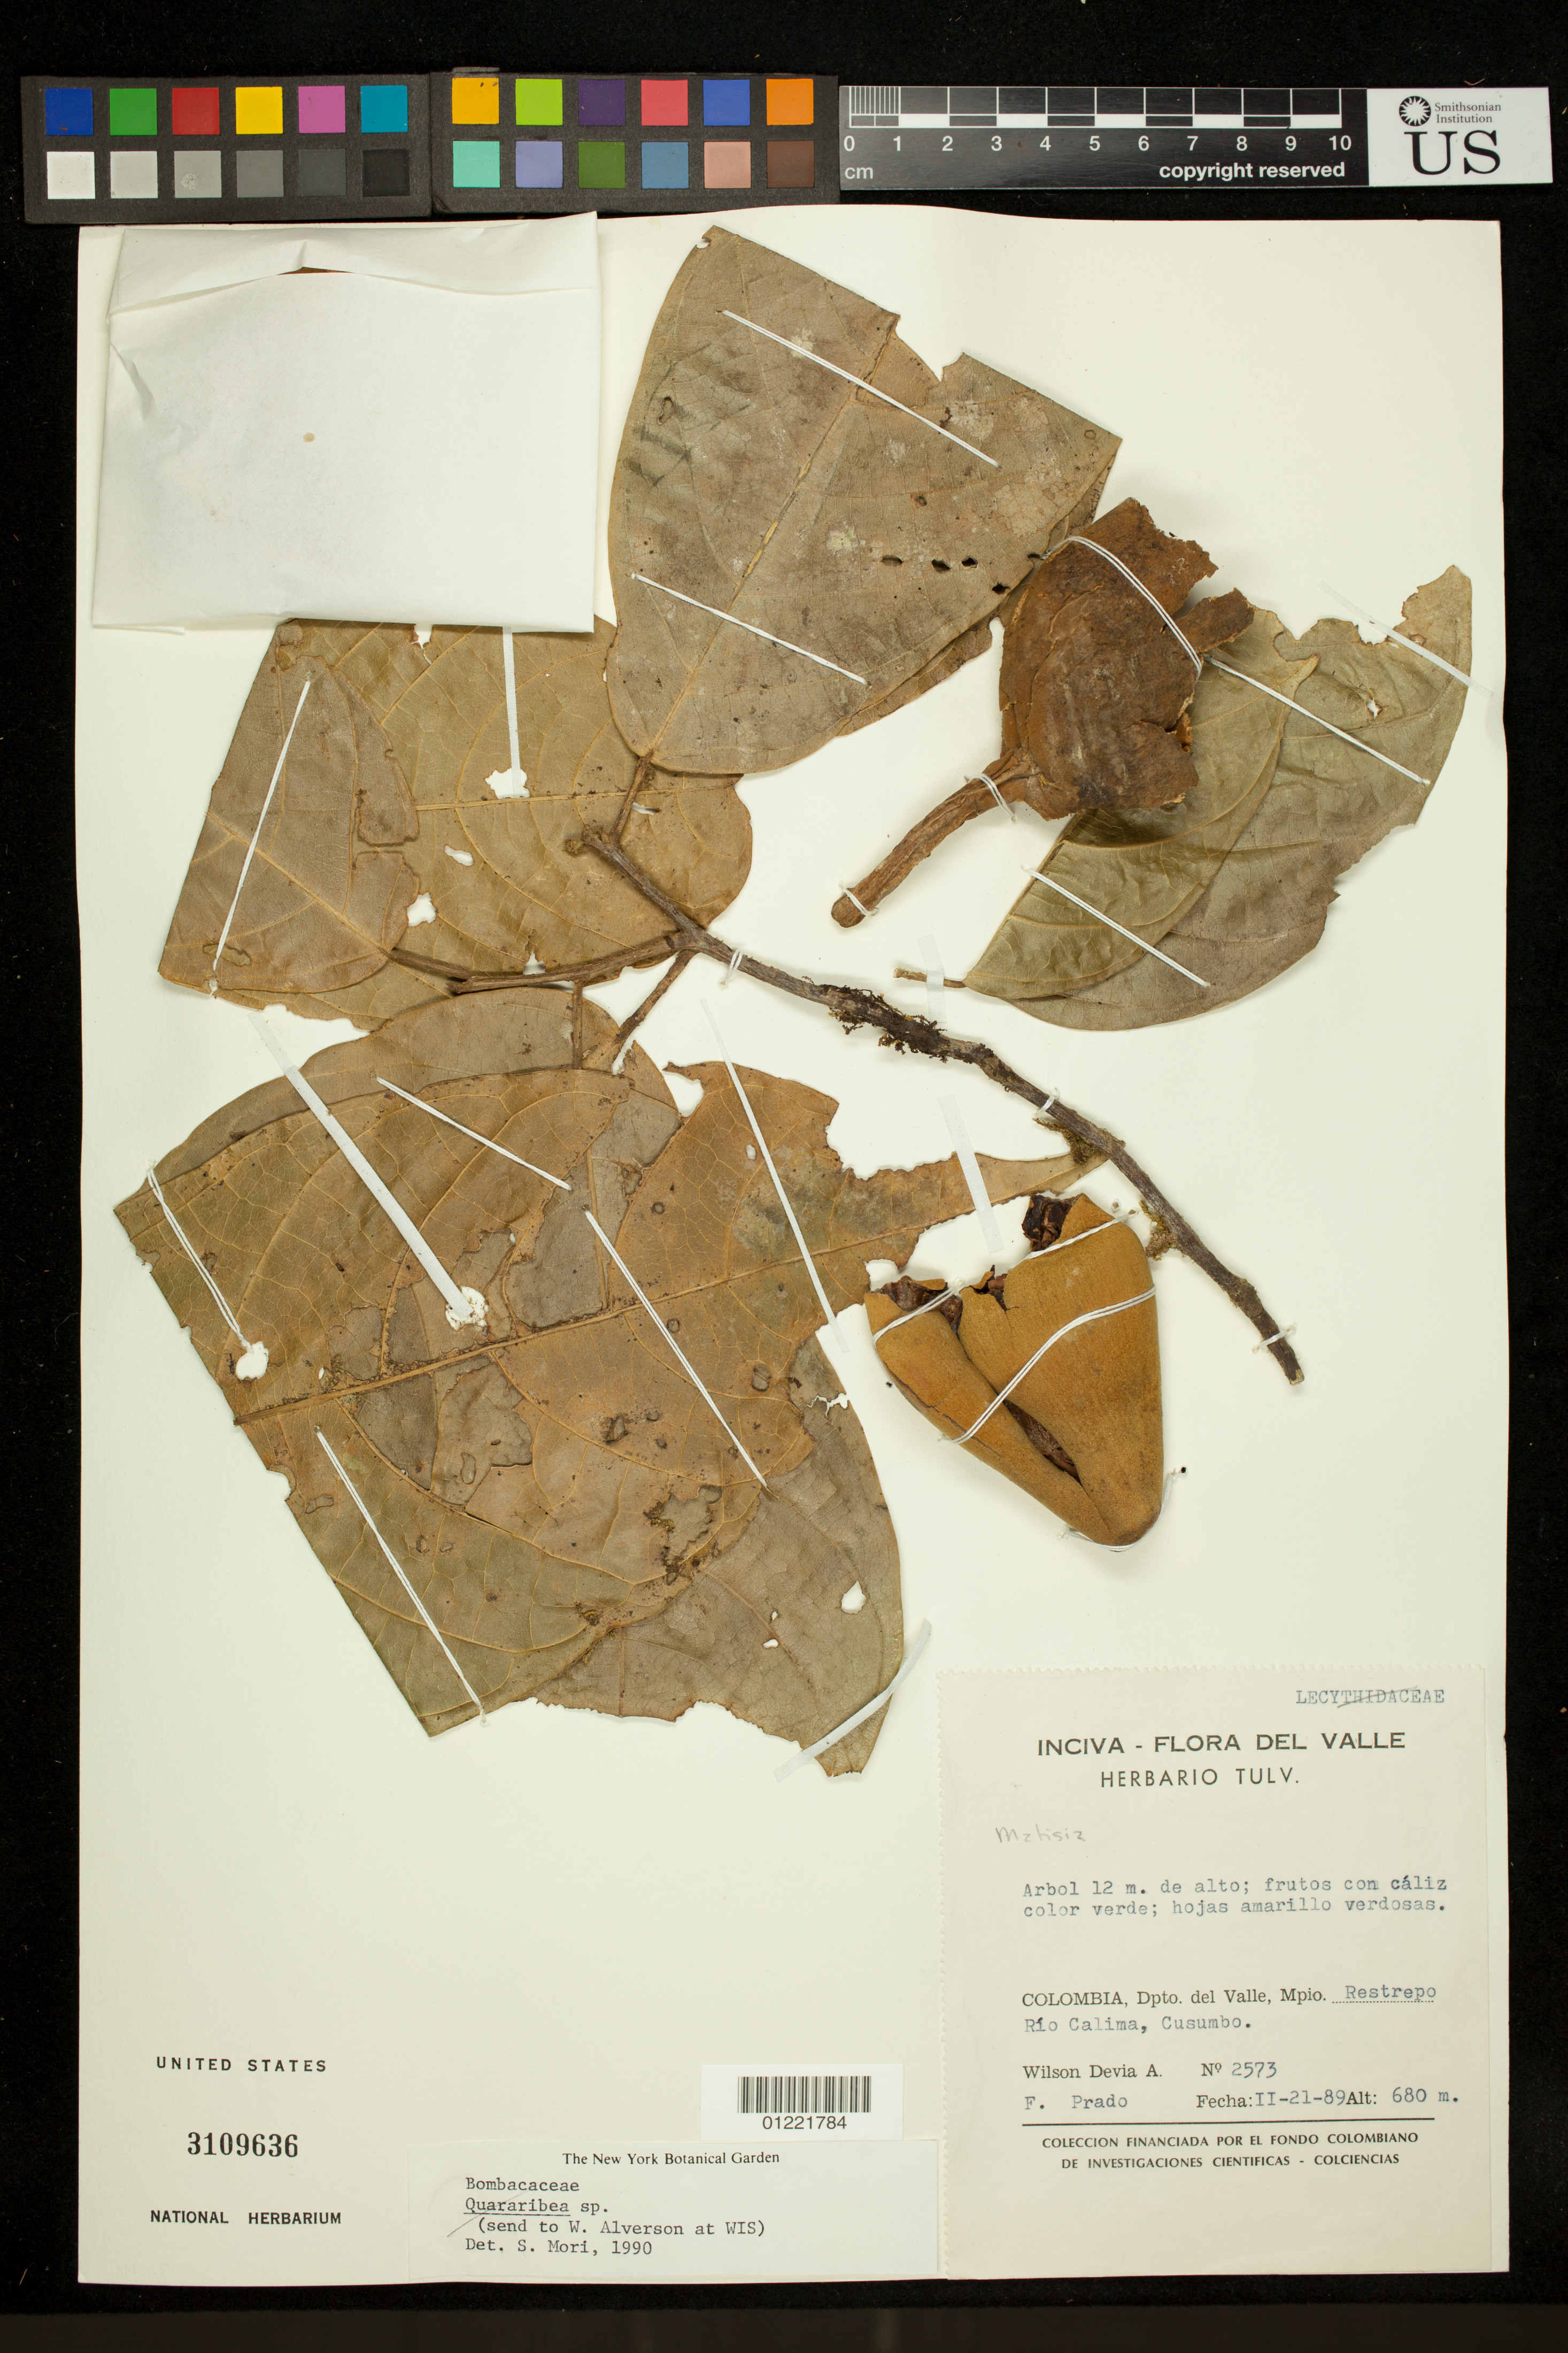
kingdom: Plantae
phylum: Tracheophyta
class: Magnoliopsida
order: Malvales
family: Malvaceae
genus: Matisia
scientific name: Matisia sp.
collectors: W. Devia A. & F. Prado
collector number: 2573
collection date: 1989-02-21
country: Colombia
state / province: Valle del Cauca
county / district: Restrepo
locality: Rio Calima, Cusumbo.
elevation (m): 680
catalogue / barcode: US 3109636